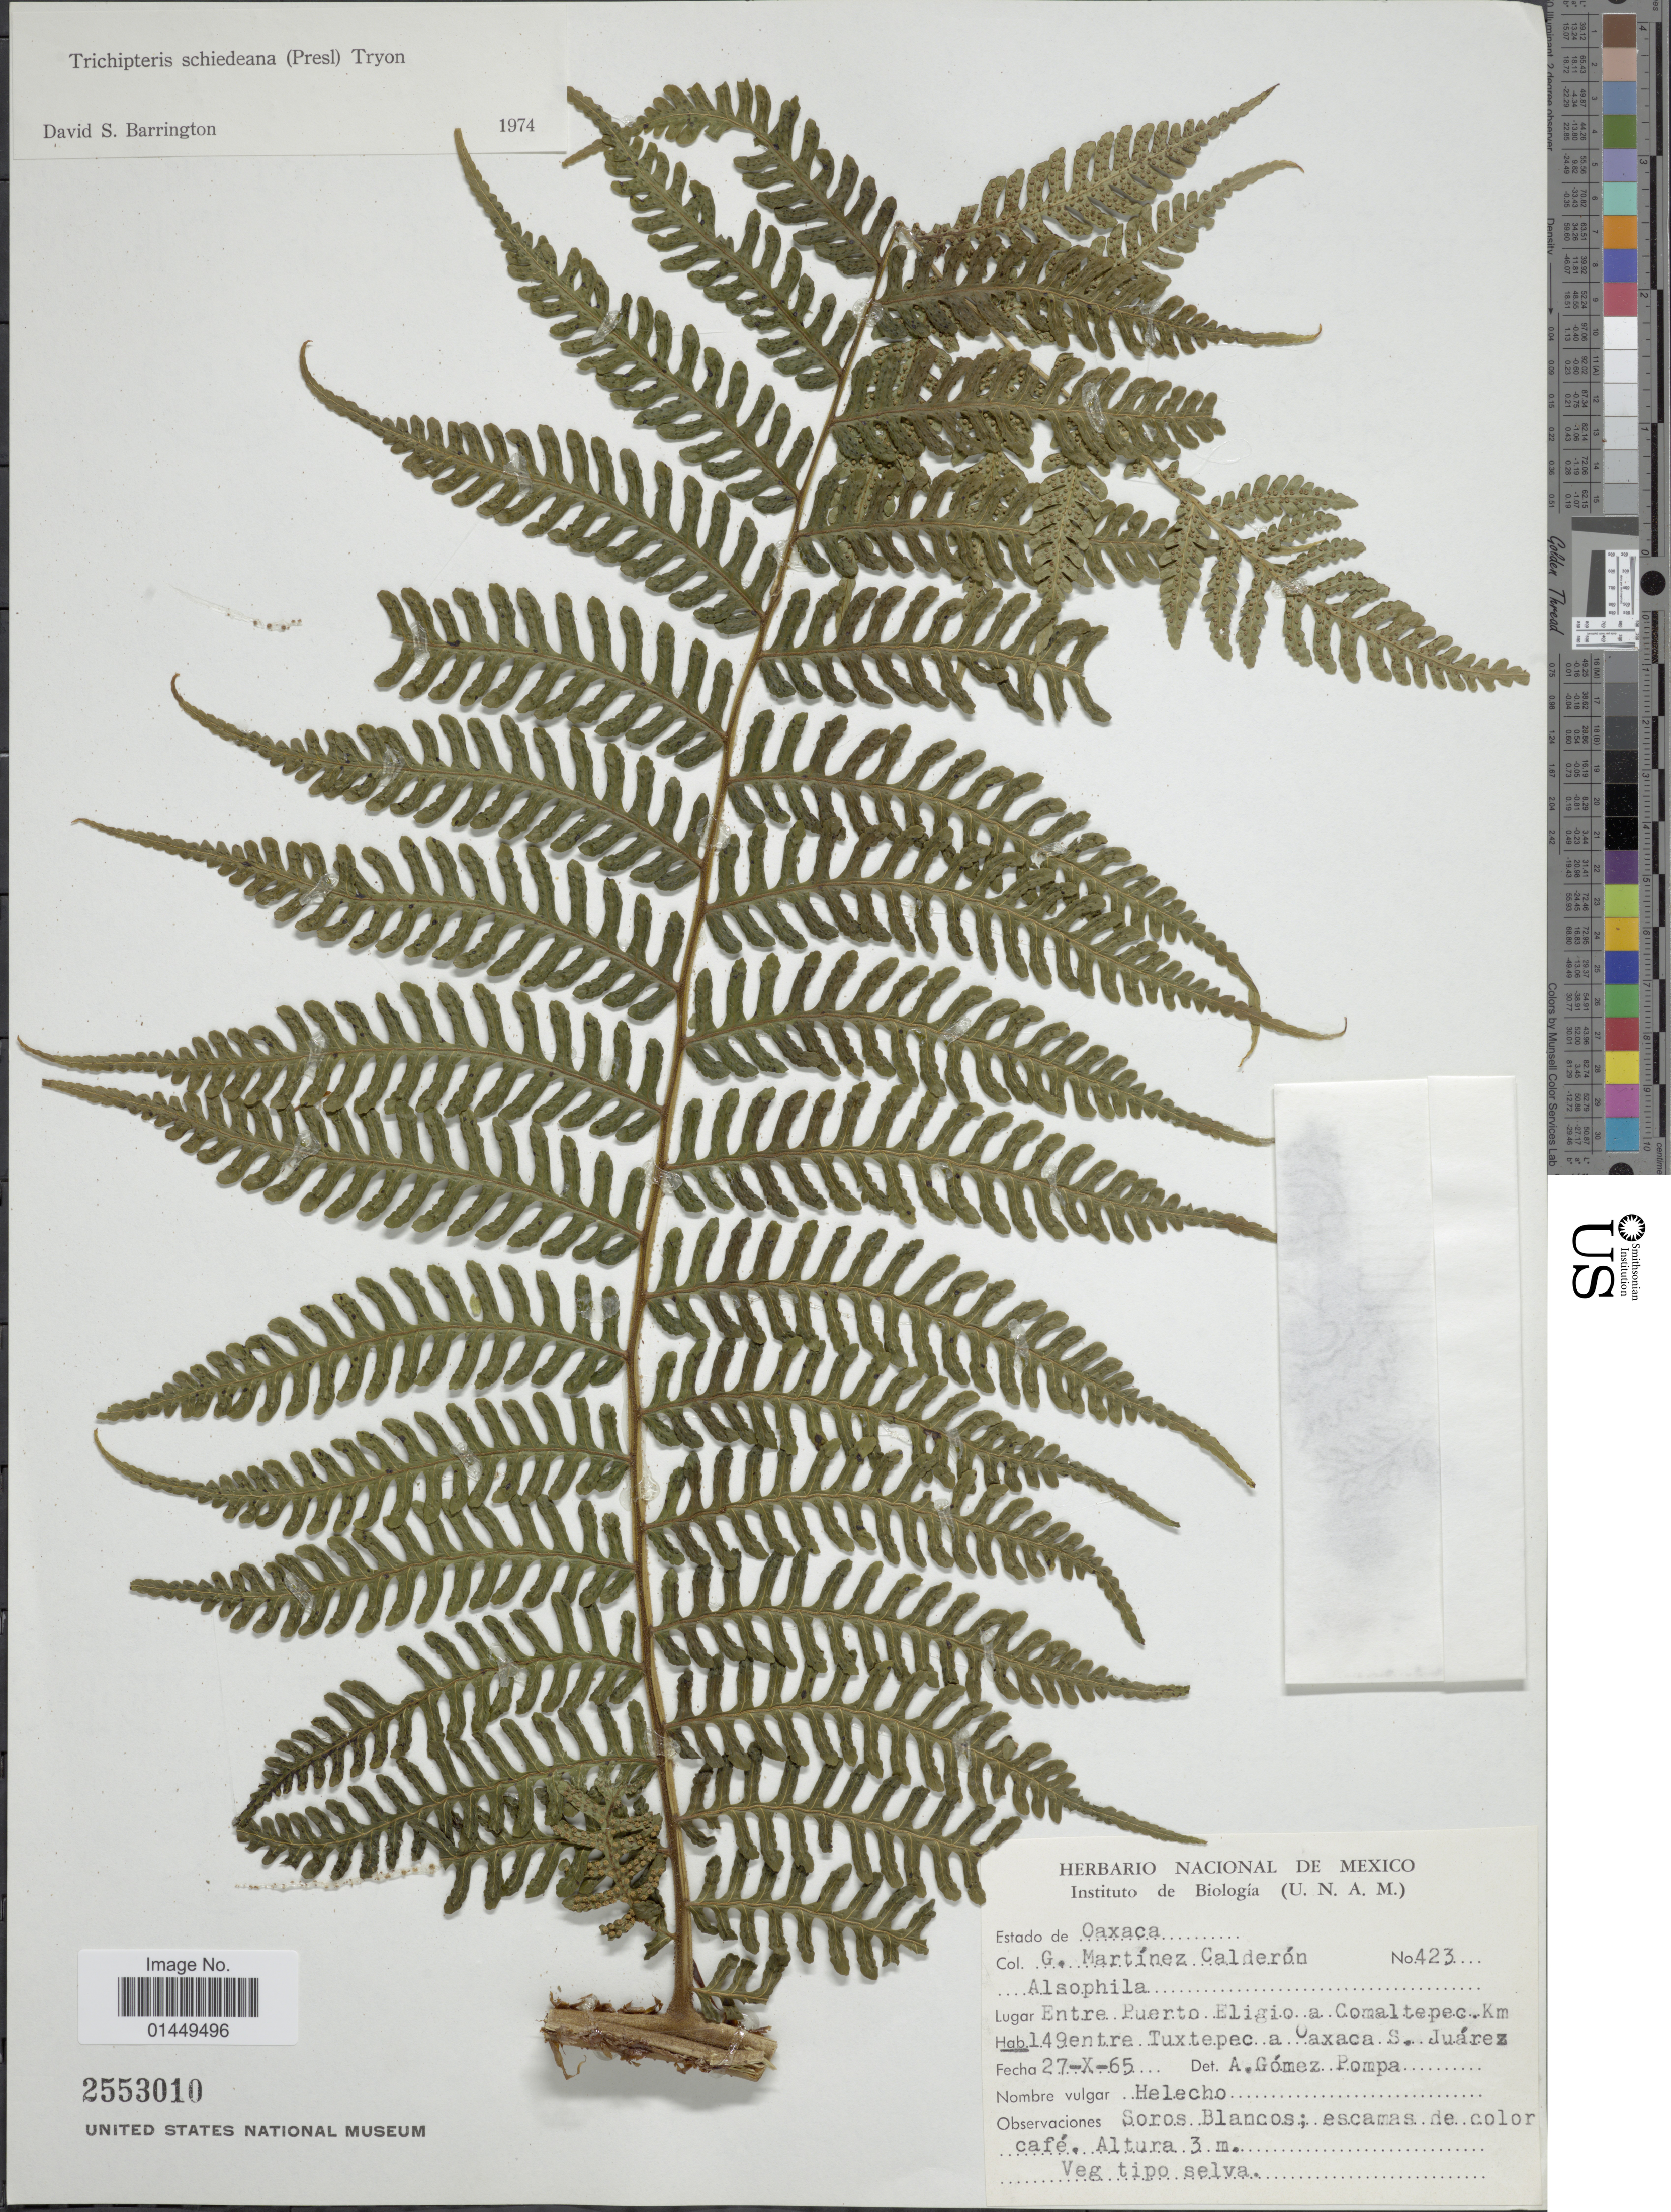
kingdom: Plantae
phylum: Tracheophyta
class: Polypodiopsida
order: Cyatheales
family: Cyatheaceae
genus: Cyathea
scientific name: Cyathea schiedeana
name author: (C. Presl) Domin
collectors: G. Martínez Calderón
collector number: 423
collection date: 1965-10-27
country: Mexico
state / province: Oaxaca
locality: Entre Puerto Eligio a Comaltepec Km 149 entre Tuxtepec a Oaxaca, S. Juárez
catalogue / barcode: US 2553010